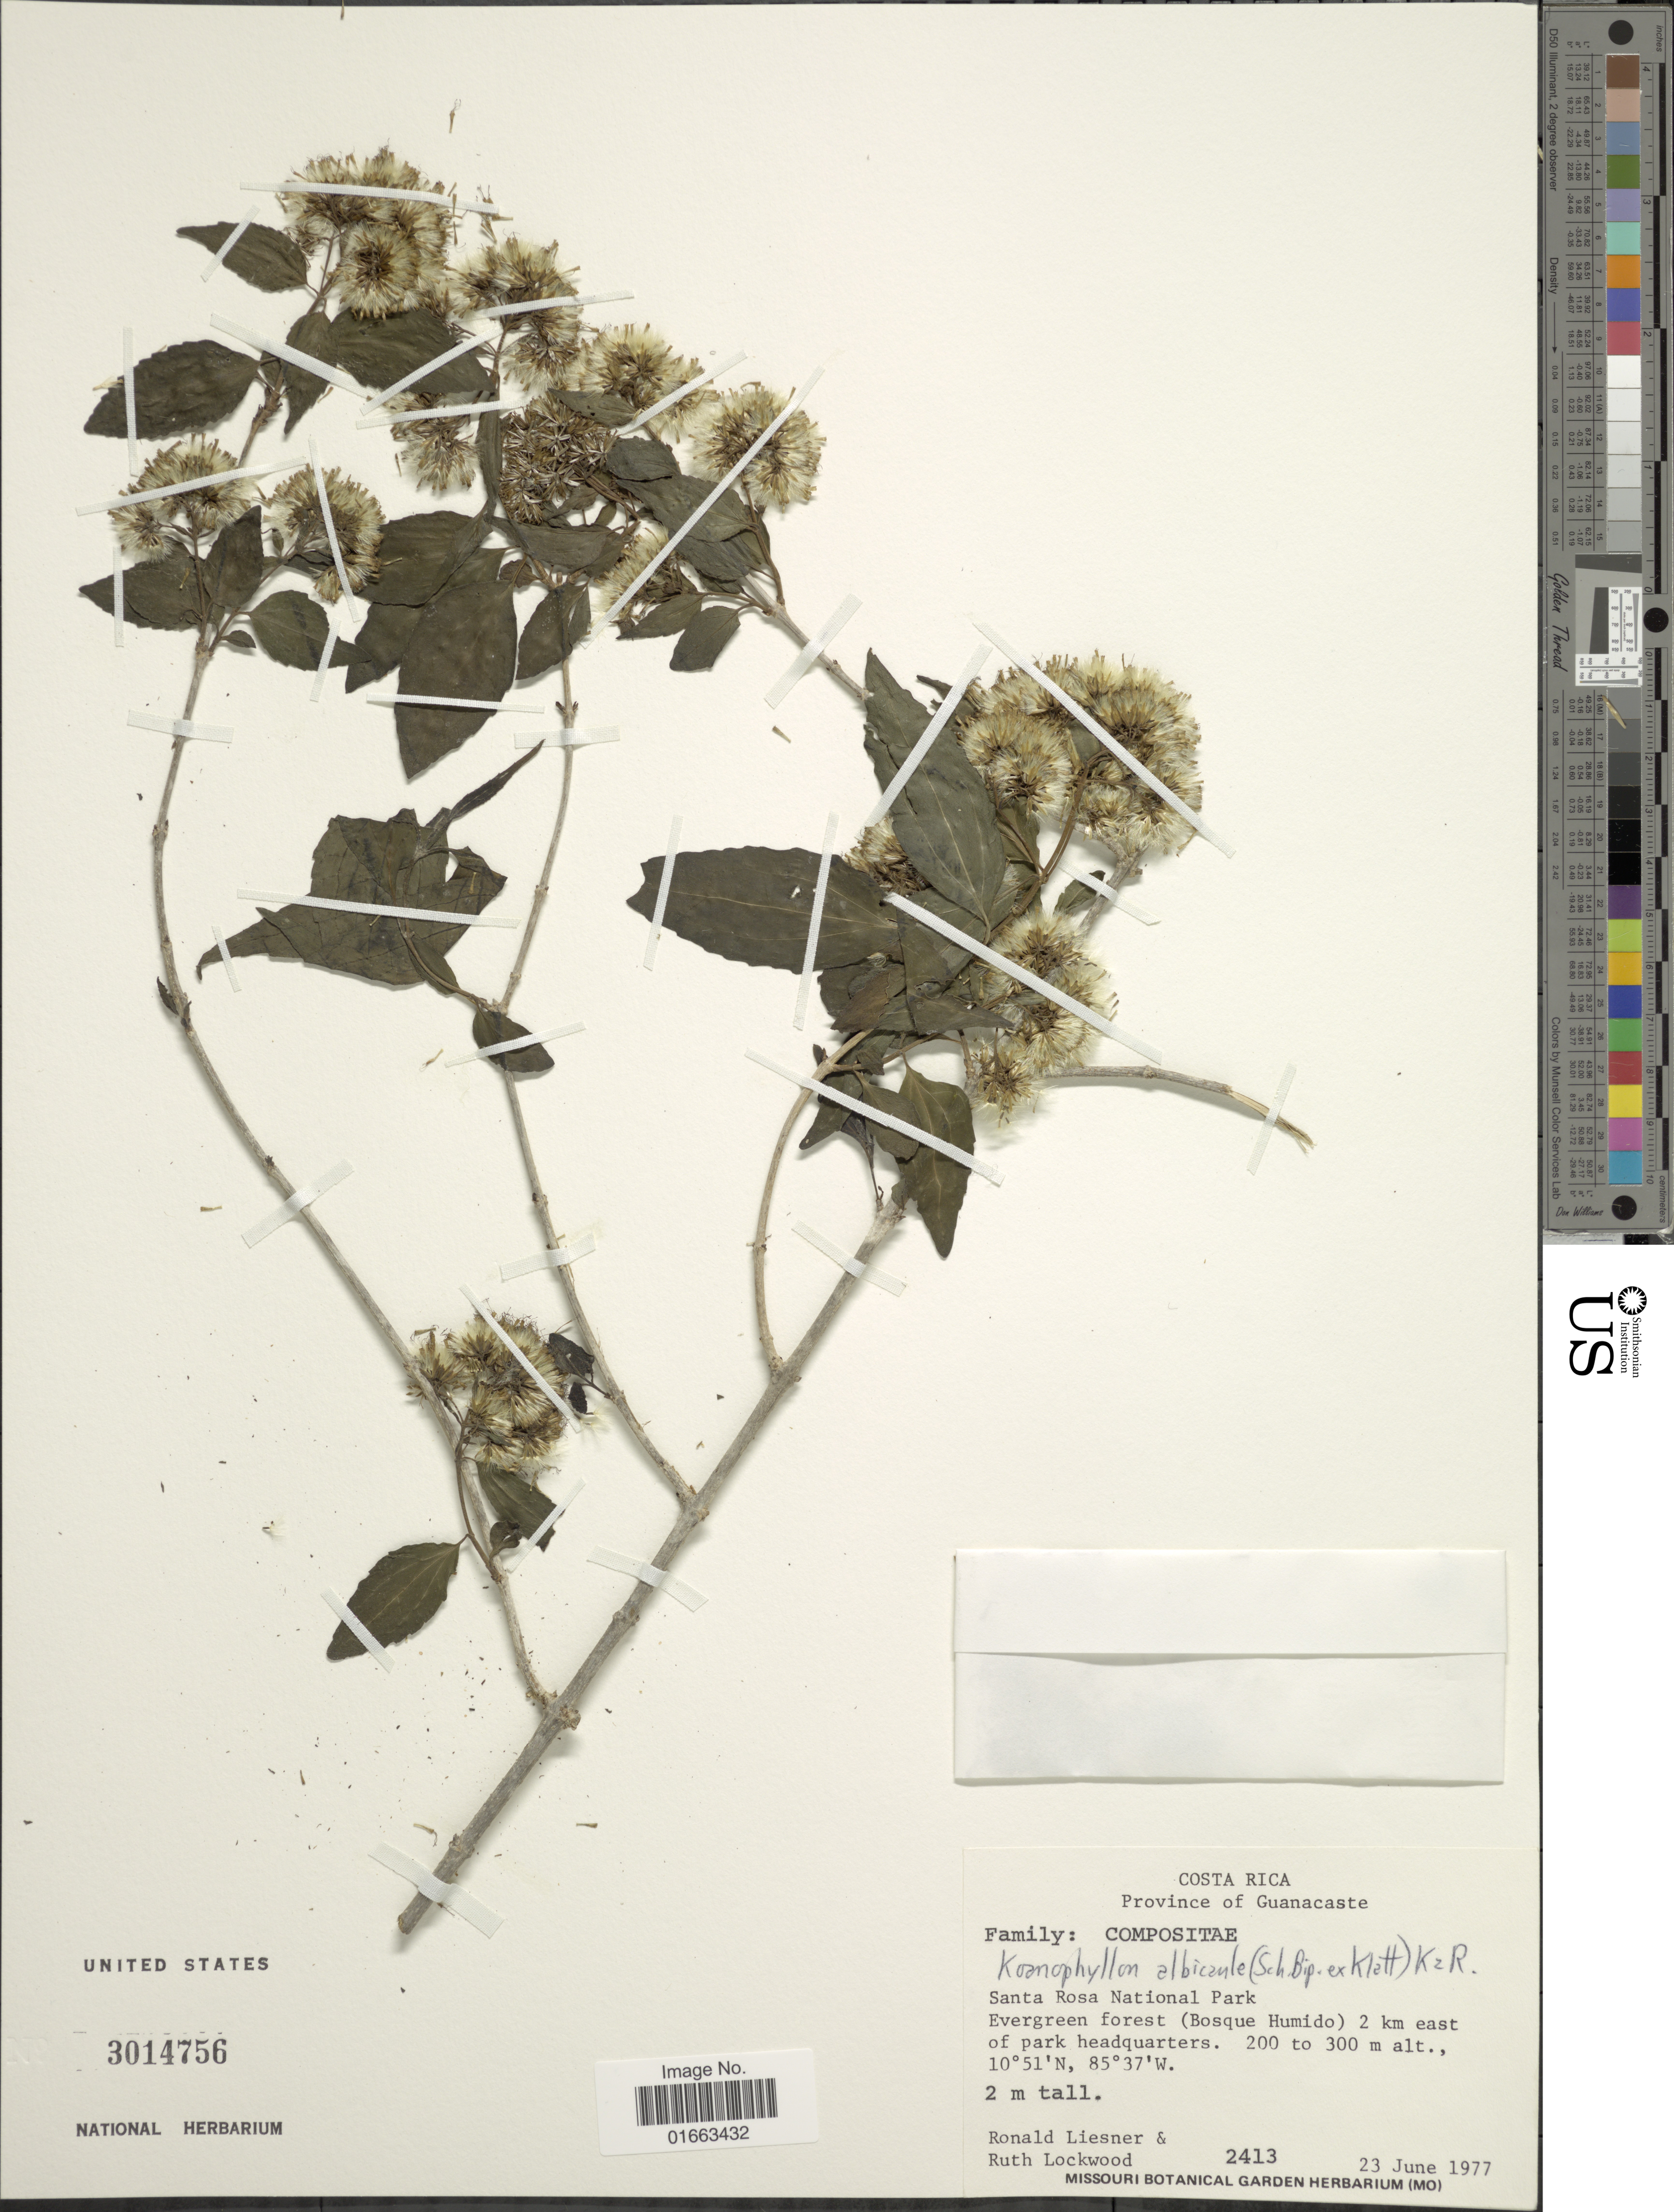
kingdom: Plantae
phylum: Tracheophyta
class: Magnoliopsida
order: Asterales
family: Asteraceae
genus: Koanophyllon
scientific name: Koanophyllon albicaule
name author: (Sch. Bip. ex Klatt) R.M. King & H. Rob.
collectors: R. L. Liesner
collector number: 2413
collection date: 1977-01-23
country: Costa Rica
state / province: Guanacaste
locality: Santa Rosa National Park, Evergreen forest (Bosque Humido) 2 km east of park headquarters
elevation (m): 200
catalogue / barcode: US 3014756